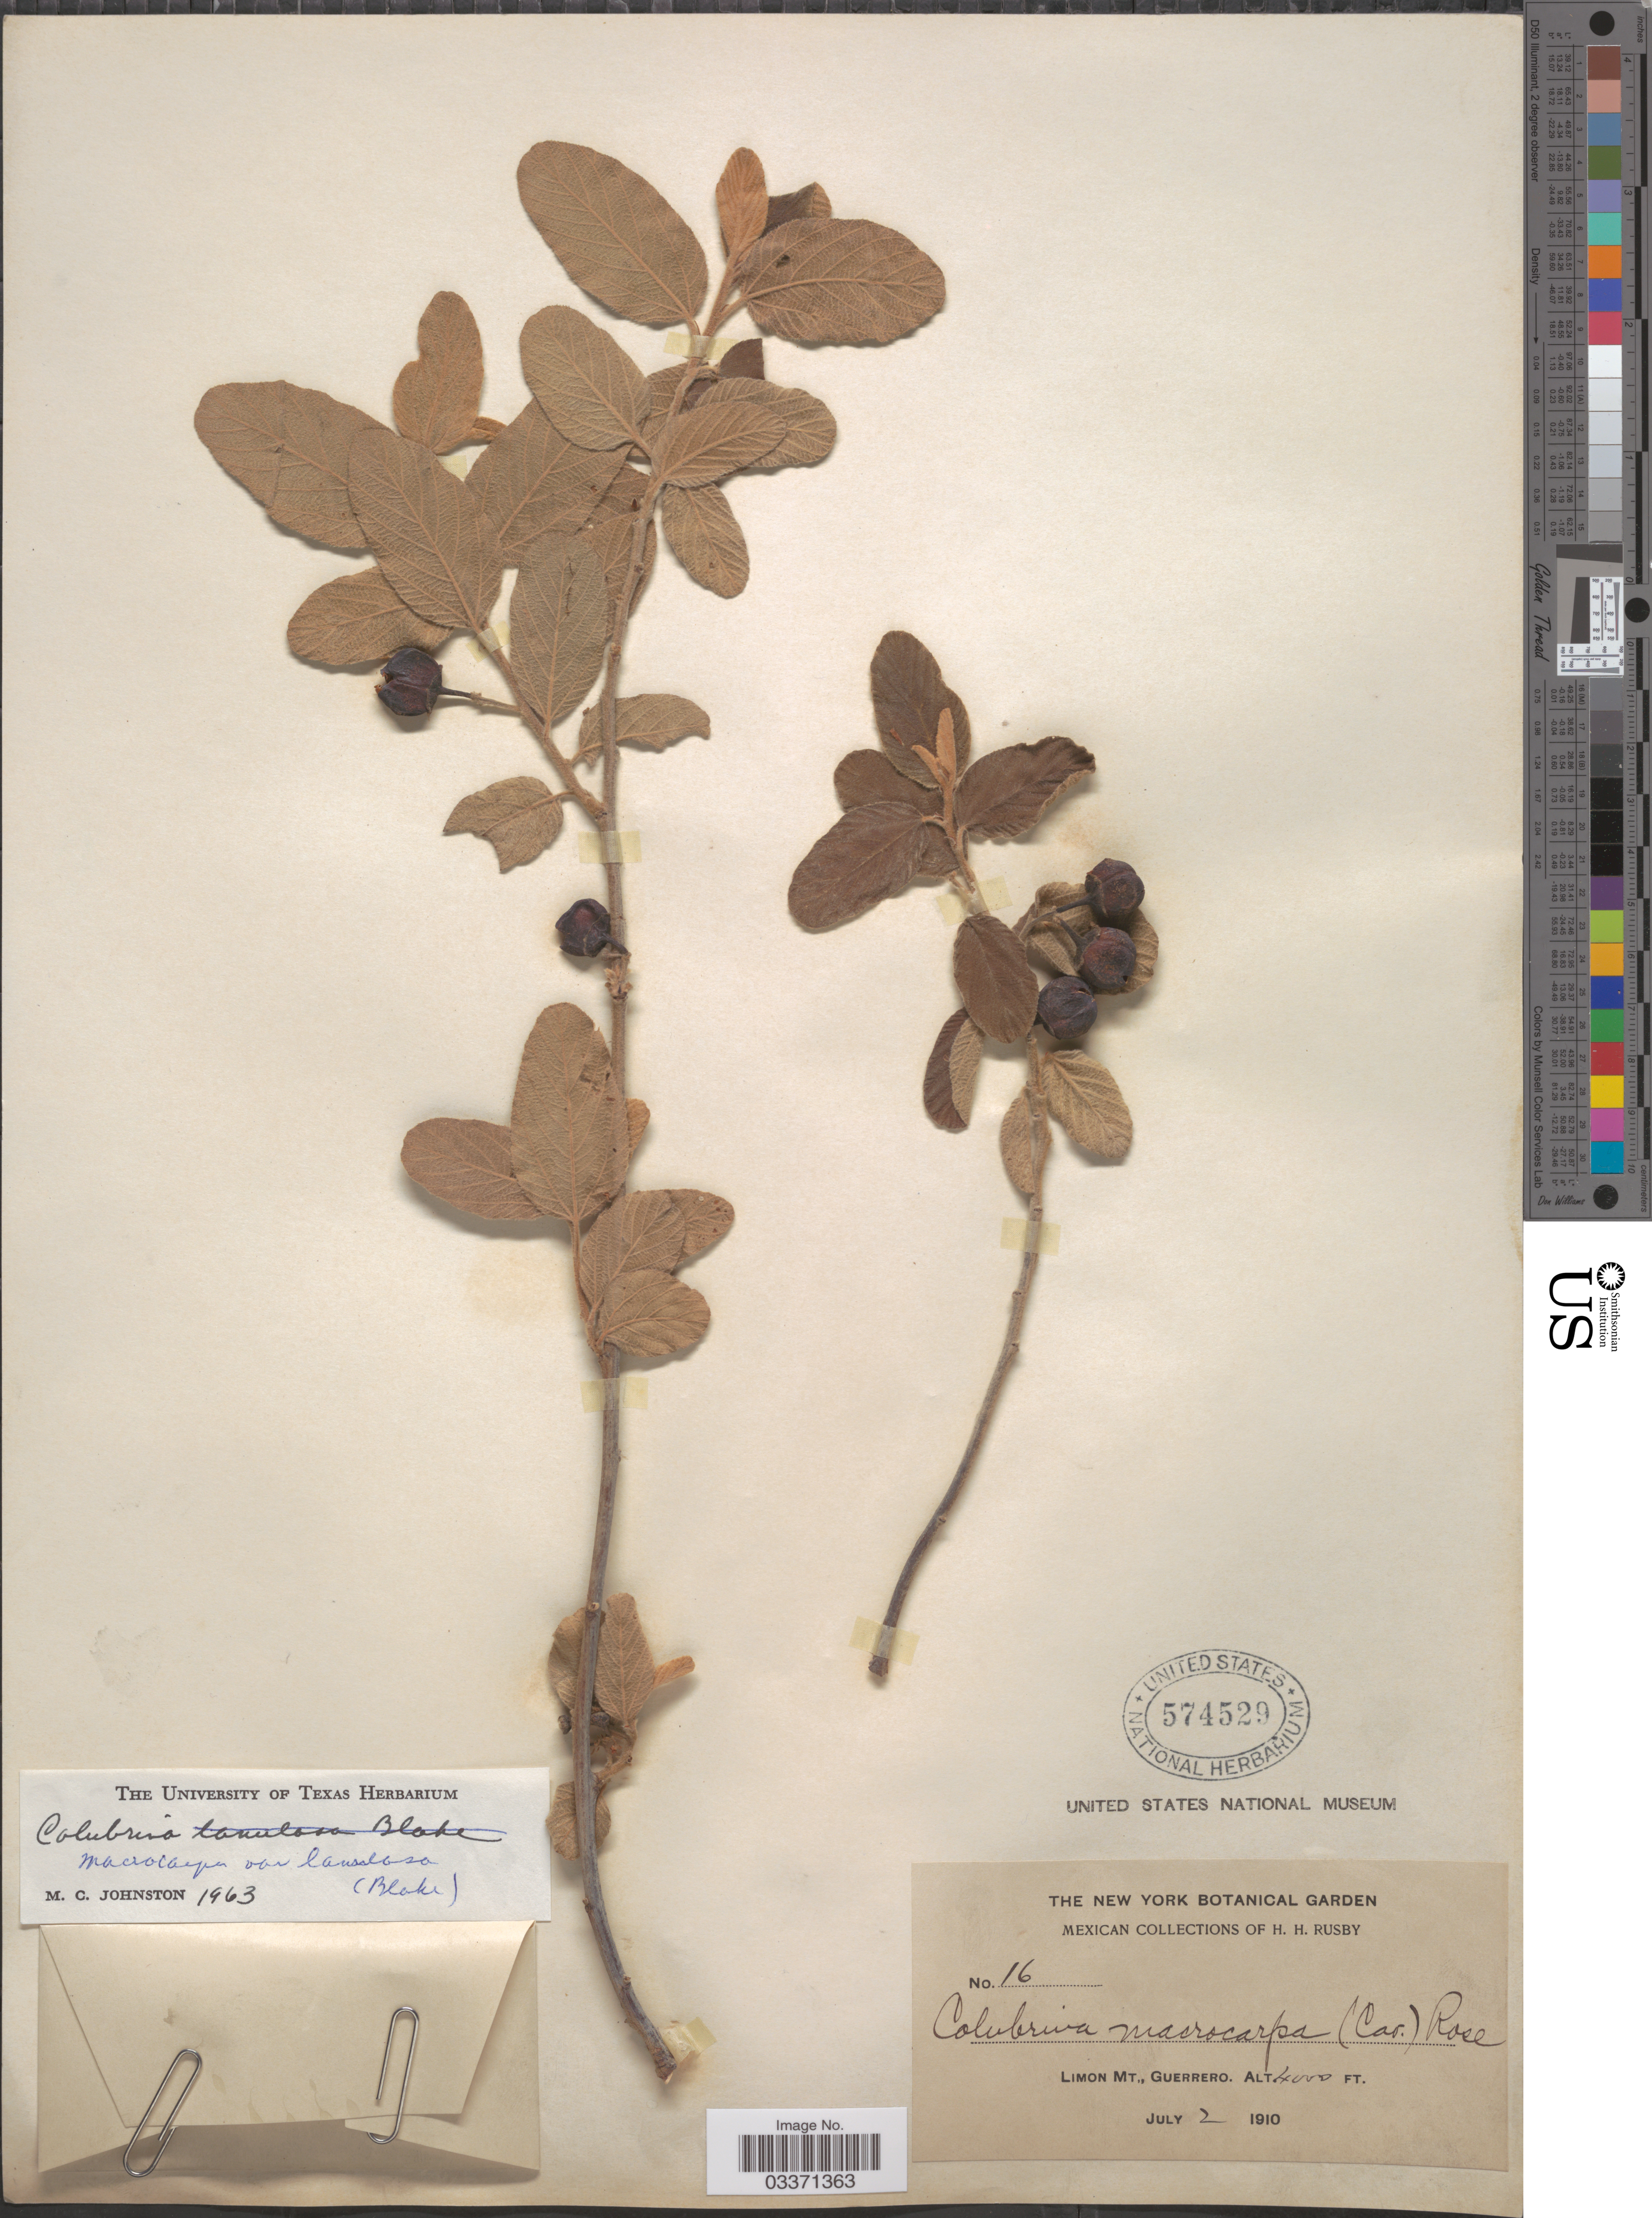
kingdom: Plantae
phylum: Tracheophyta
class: Magnoliopsida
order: Rosales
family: Rhamnaceae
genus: Colubrina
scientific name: Colubrina macrocarpa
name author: (Cav.) G. Don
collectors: H. H. Rusby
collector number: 16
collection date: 1910-07-02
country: Mexico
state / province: Guerrero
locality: Limon Mt.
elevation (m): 1219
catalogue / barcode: US 574529